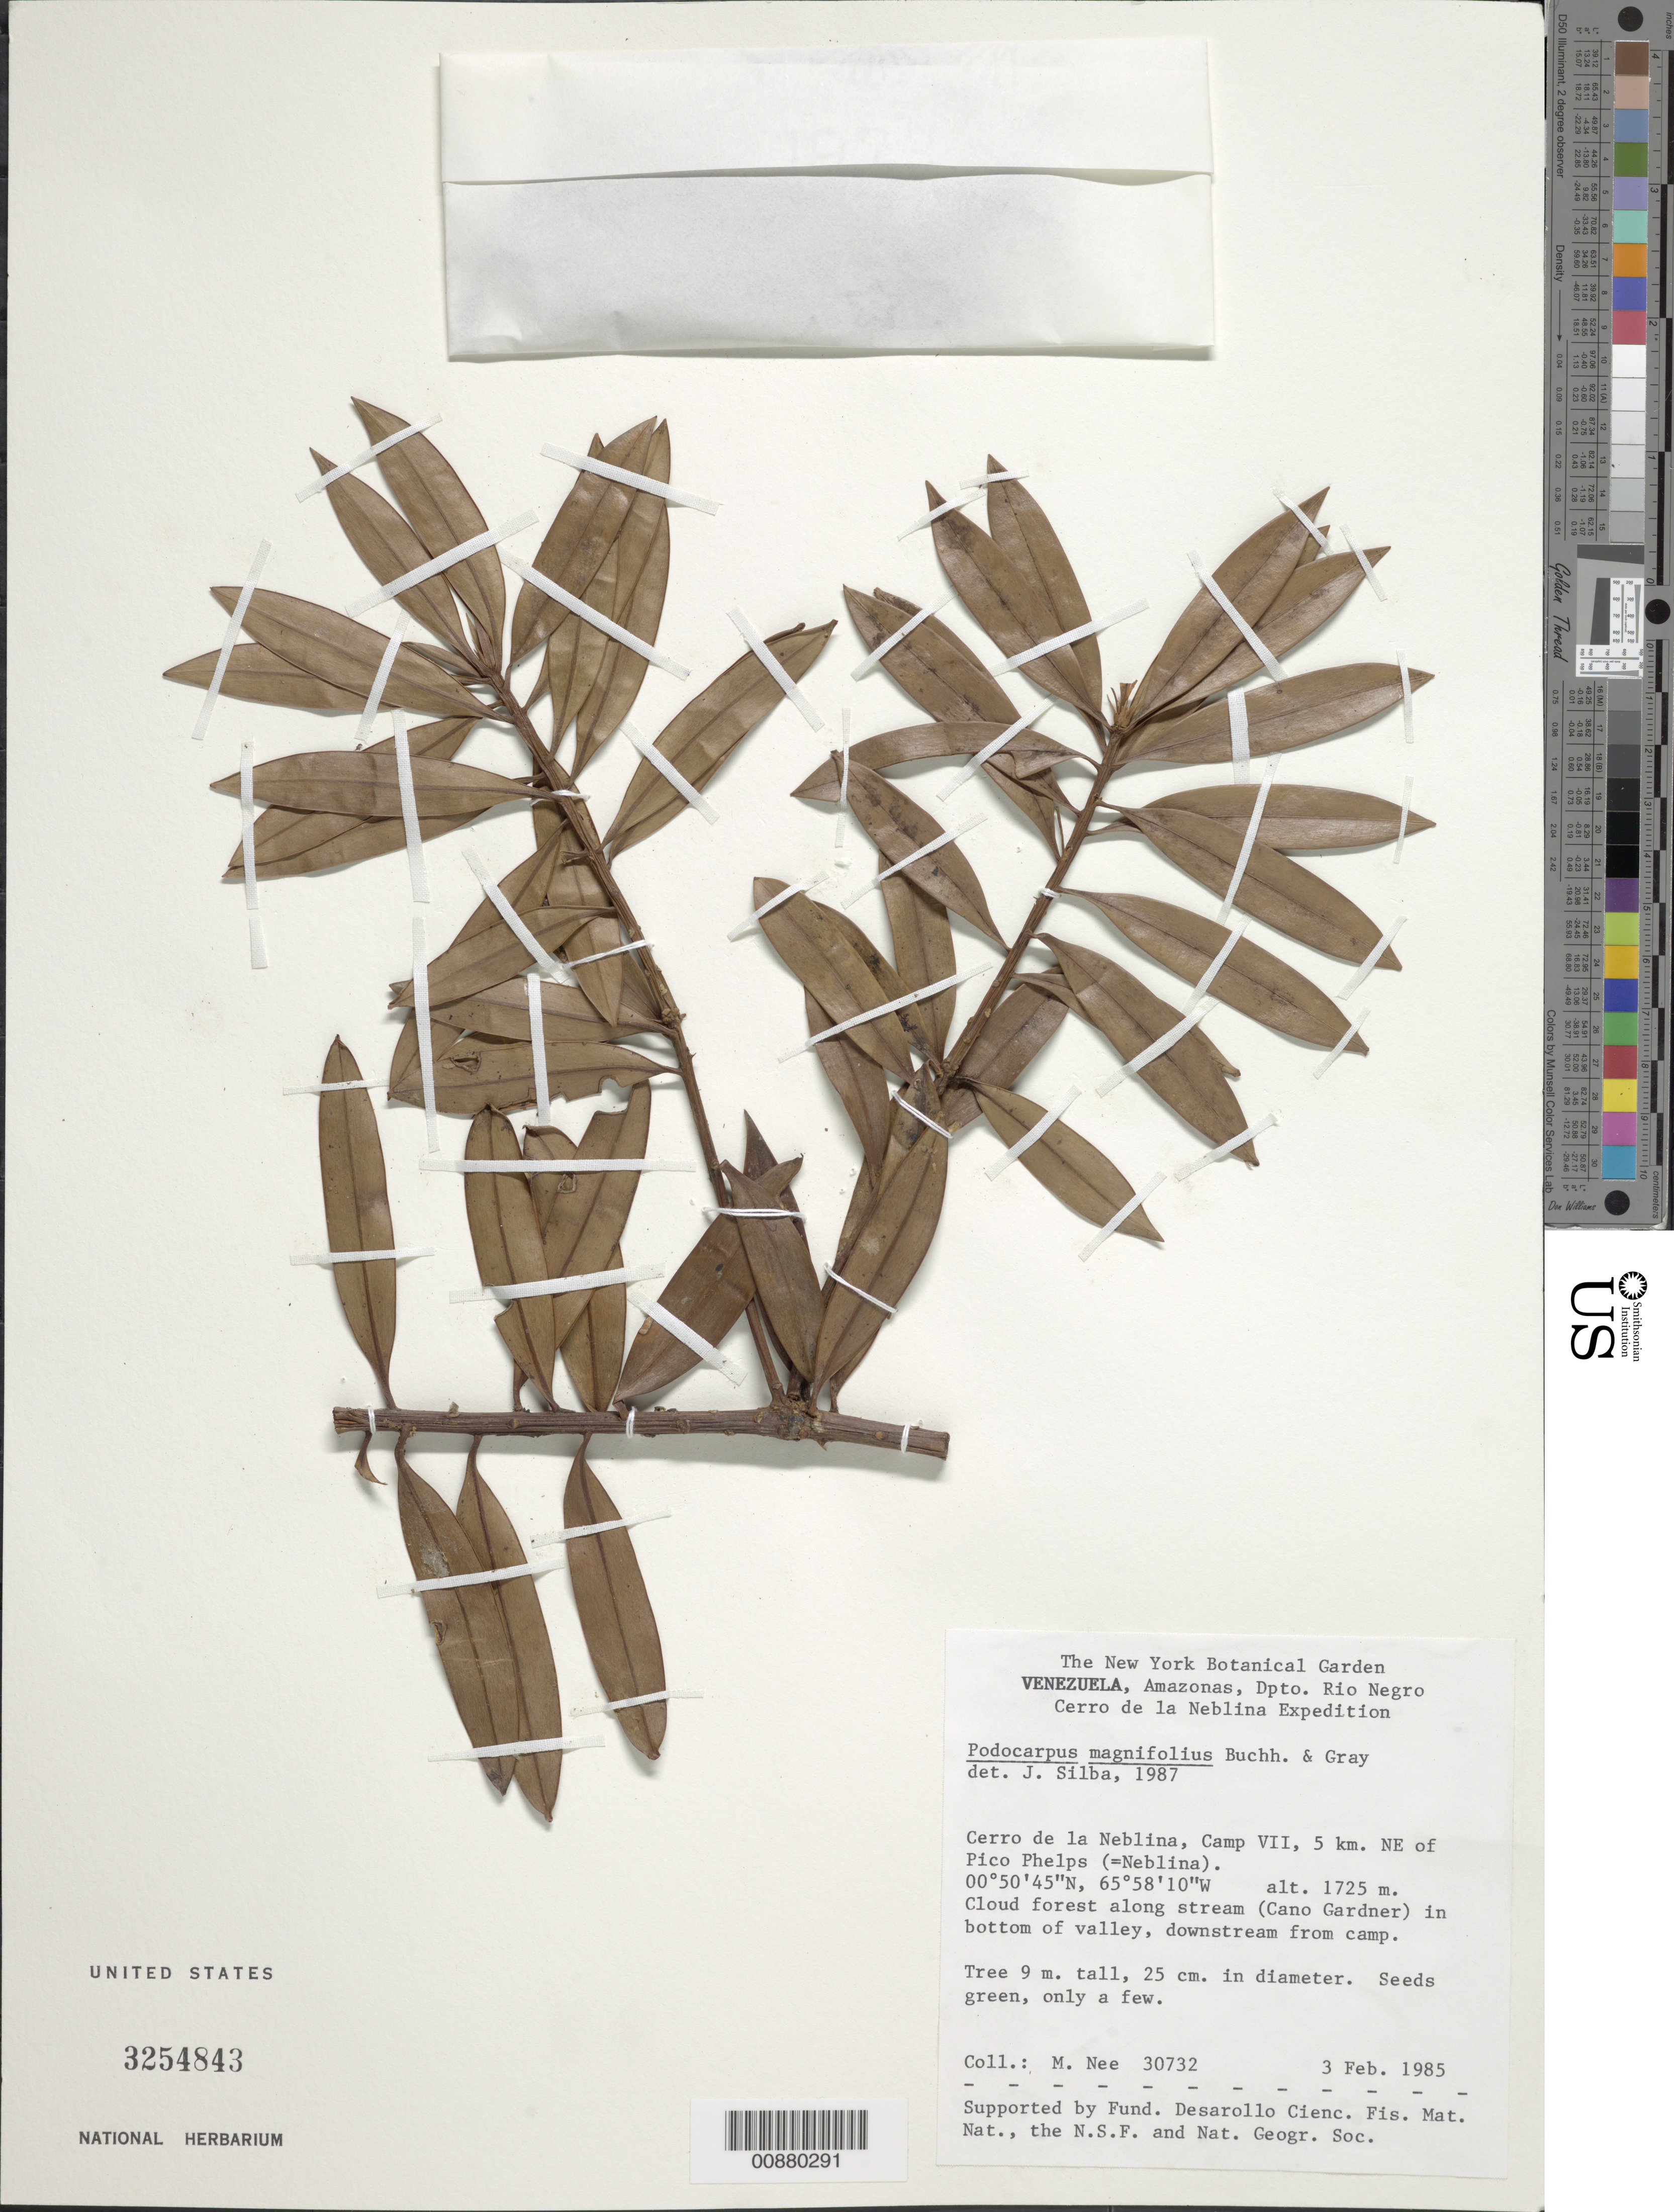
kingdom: Plantae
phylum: Tracheophyta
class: Pinopsida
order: Pinales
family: Podocarpaceae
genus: Podocarpus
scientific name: Podocarpus magnifolius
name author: J. Buchholz & N.E. Gray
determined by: Silba, J.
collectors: M. Nee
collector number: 30732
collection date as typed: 3-Feb-85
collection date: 1985-02-03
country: Venezuela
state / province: Amazonas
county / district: Río Negro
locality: Cerro de la Neblina, Camp VII, 5 km NE of Pico Phelps (=Neblina)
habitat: Cloud forest along stream (Cano Gardner) in bottom of valley, downstream from camp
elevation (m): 1725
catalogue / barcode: US 3254843